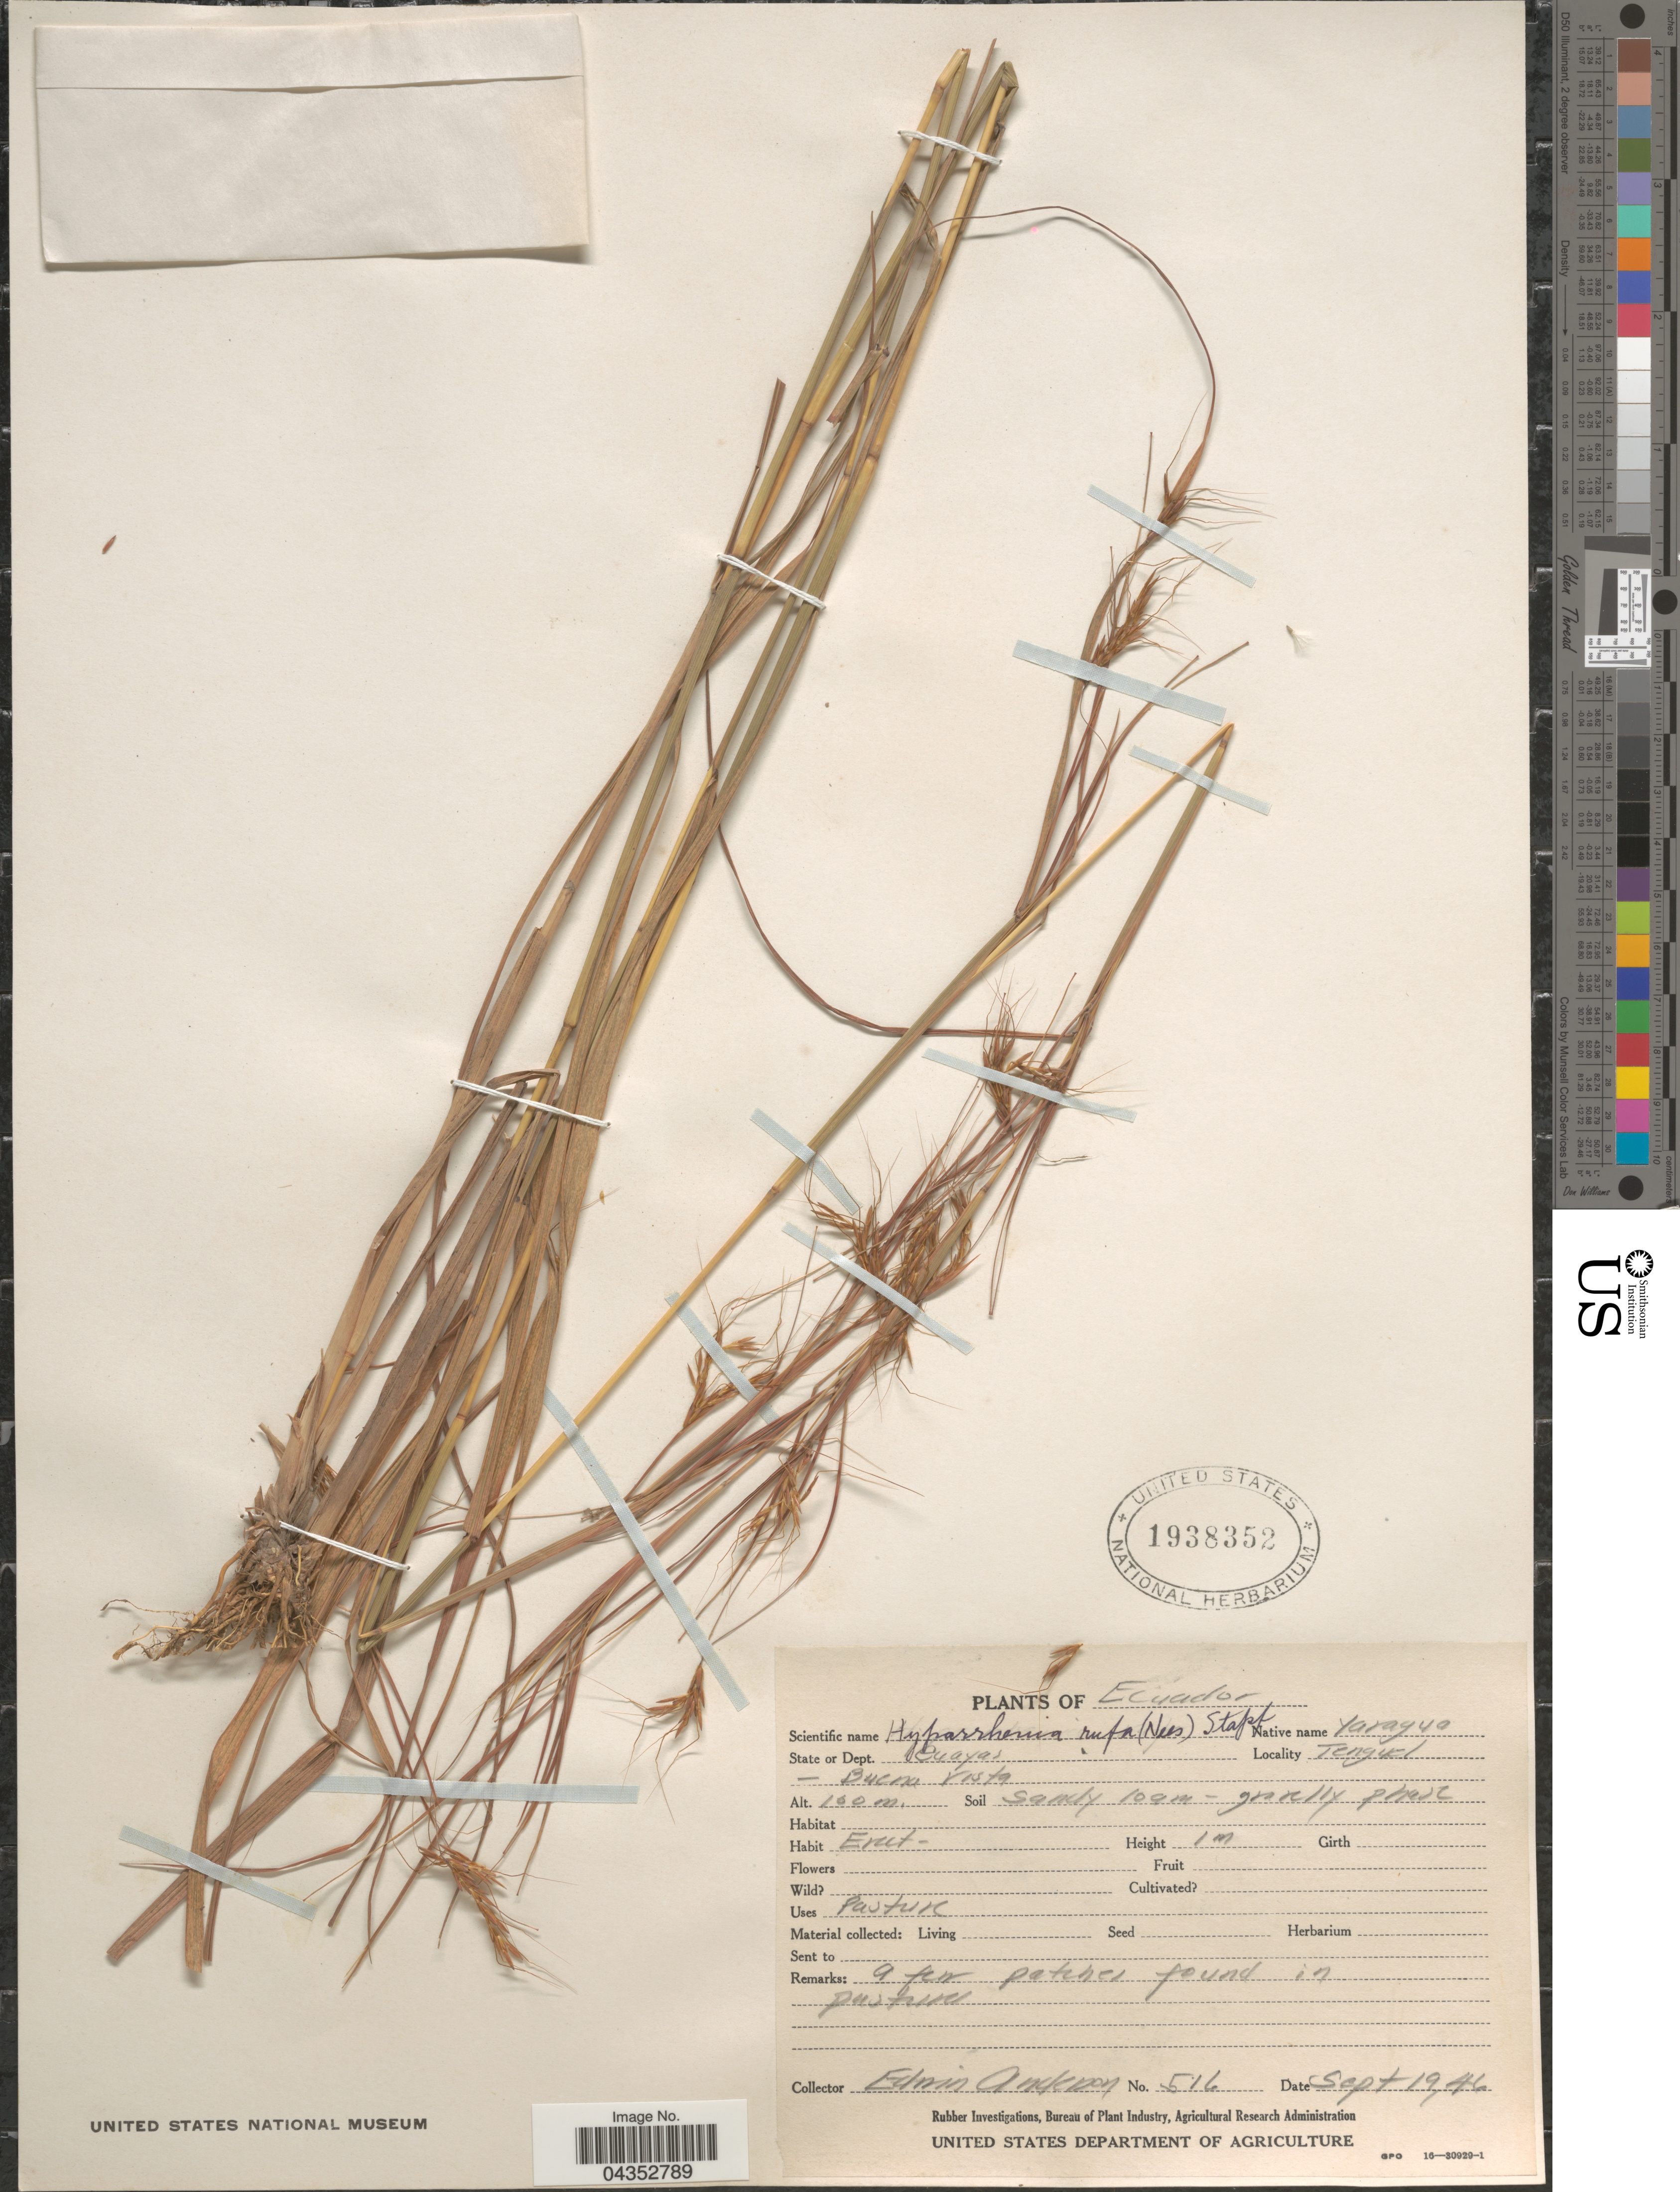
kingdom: Plantae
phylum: Tracheophyta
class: Liliopsida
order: Poales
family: Poaceae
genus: Hyparrhenia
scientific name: Hyparrhenia rufa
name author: (Nees) Stapf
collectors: E. Anderson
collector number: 516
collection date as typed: Transcribed d/m/y: 19/9/46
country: Ecuador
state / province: Guayas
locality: State or Dept. Guayas. Tenguet - Buena Vista.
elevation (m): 100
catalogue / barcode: US 1938352